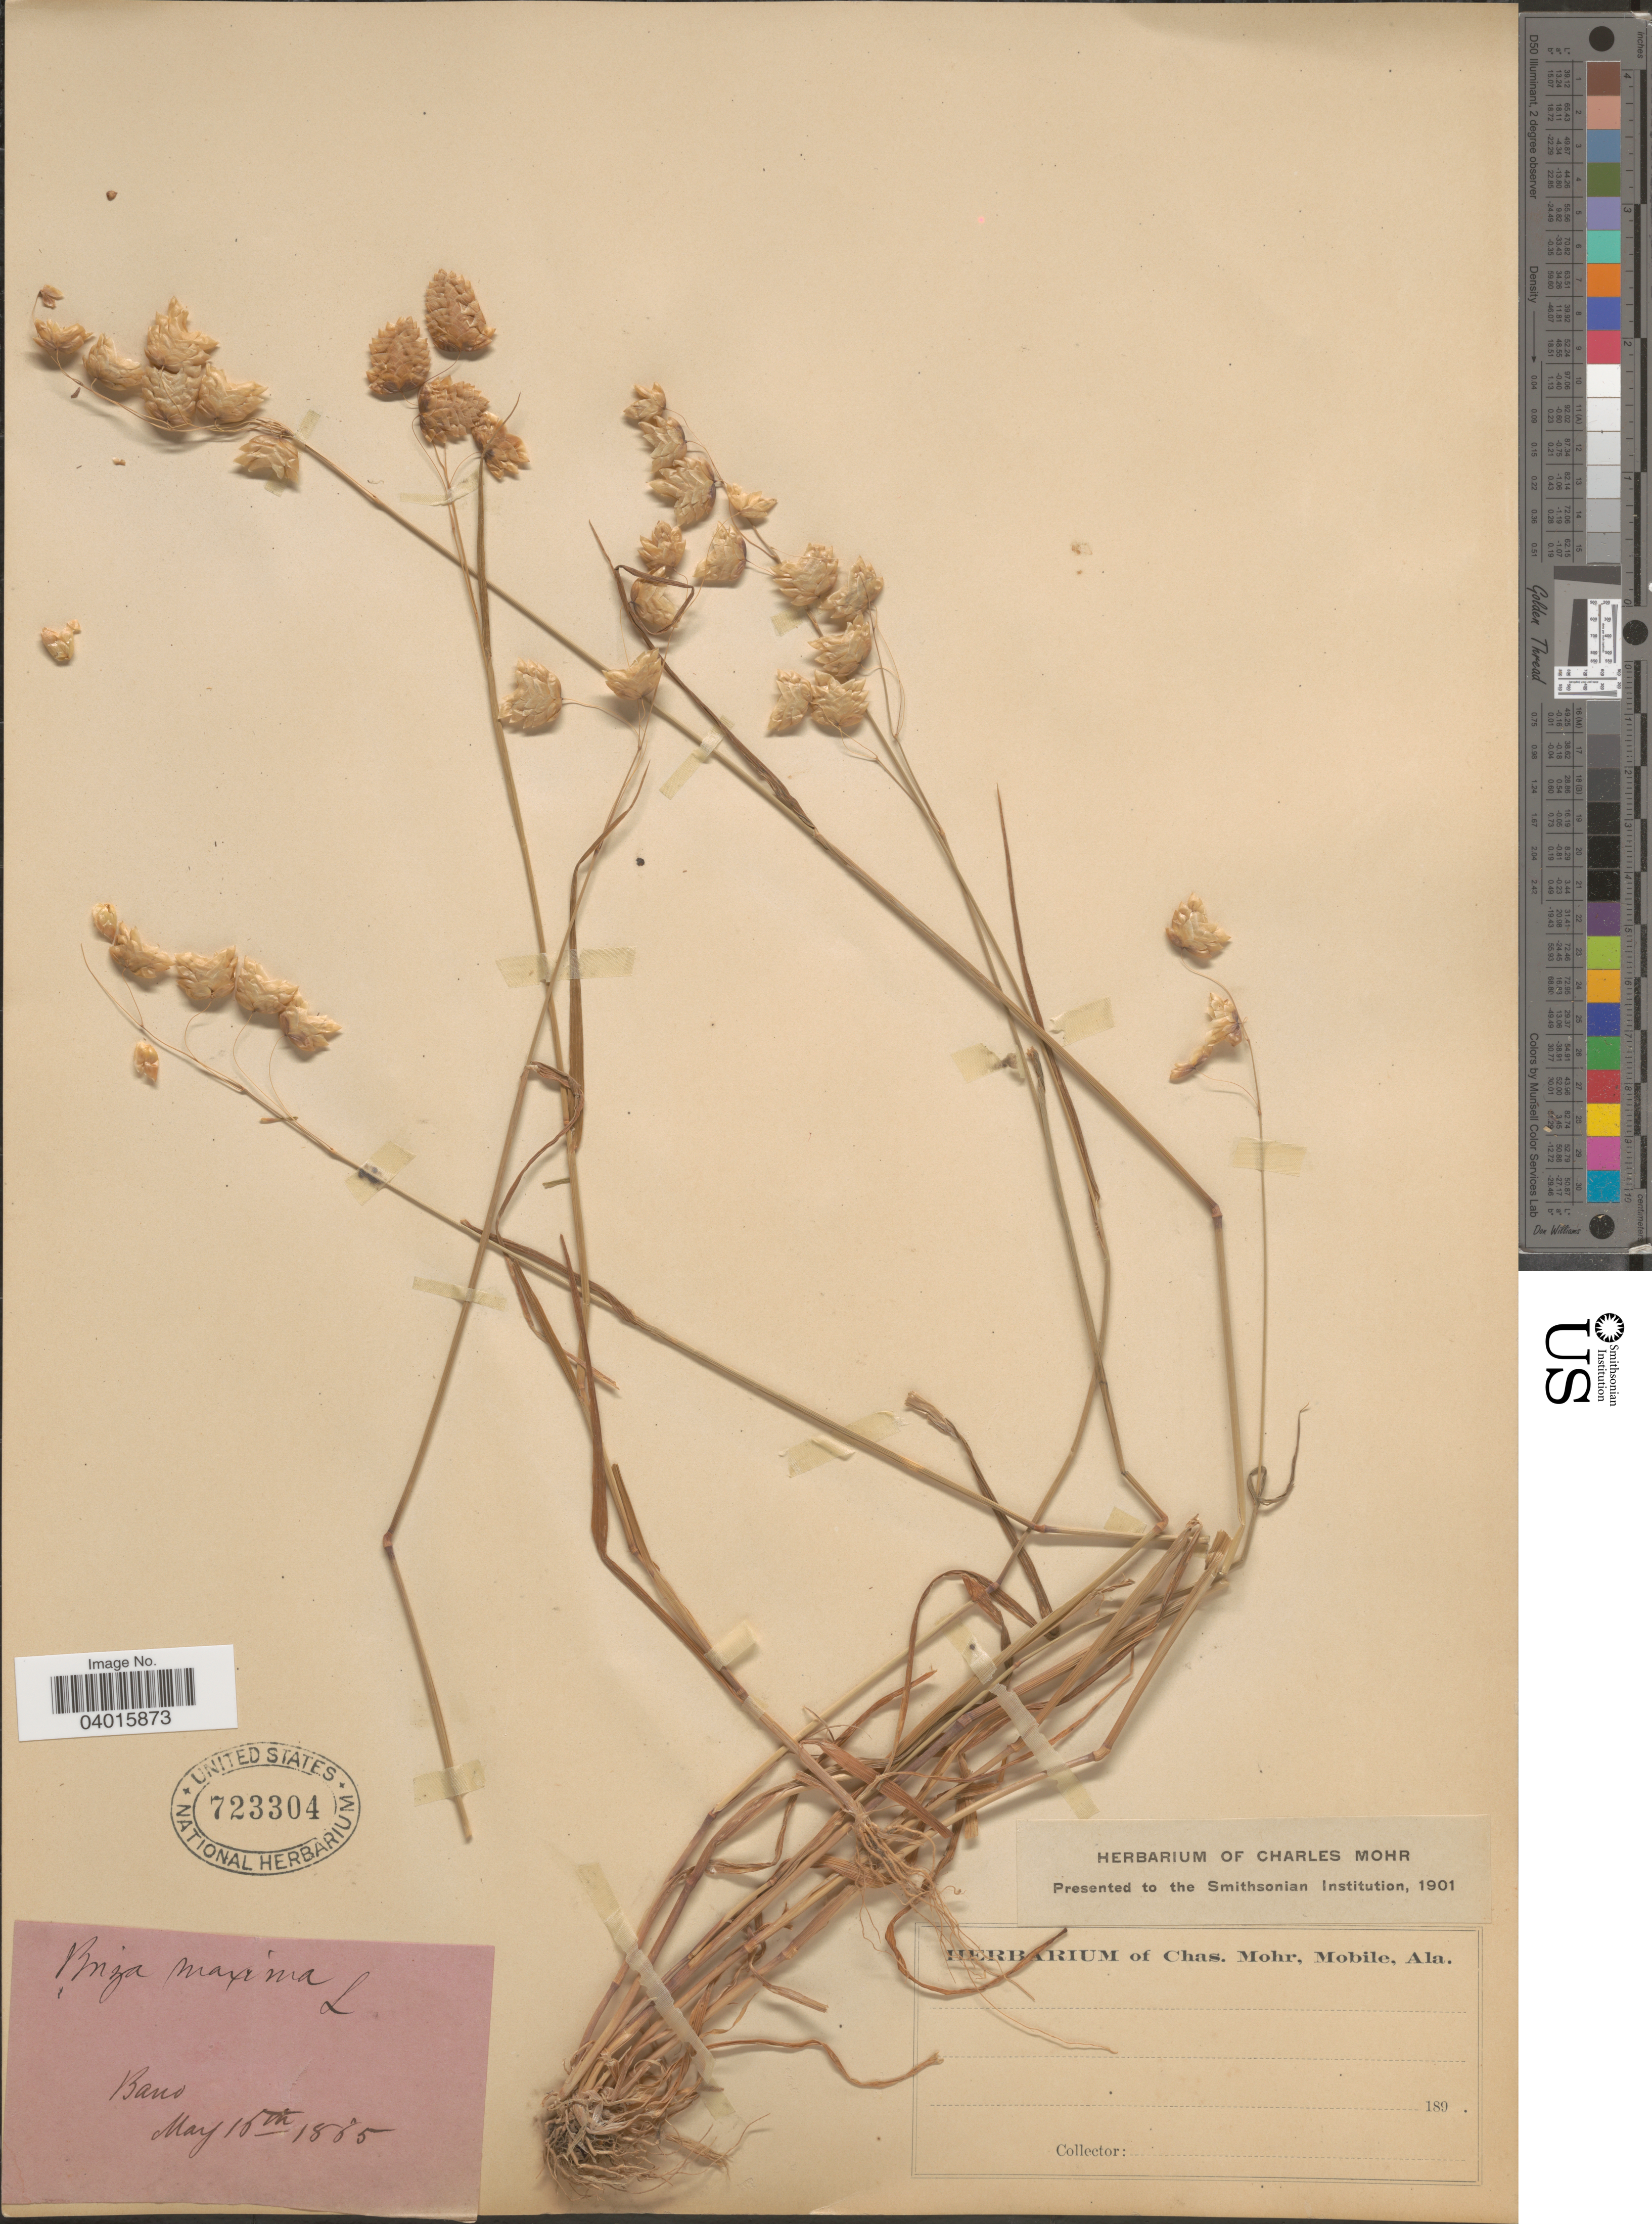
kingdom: Plantae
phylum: Tracheophyta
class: Liliopsida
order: Poales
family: Poaceae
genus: Briza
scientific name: Briza maxima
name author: L.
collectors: ex herb. Charles Mohr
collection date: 1865-05-16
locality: Bano.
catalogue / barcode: US 723304